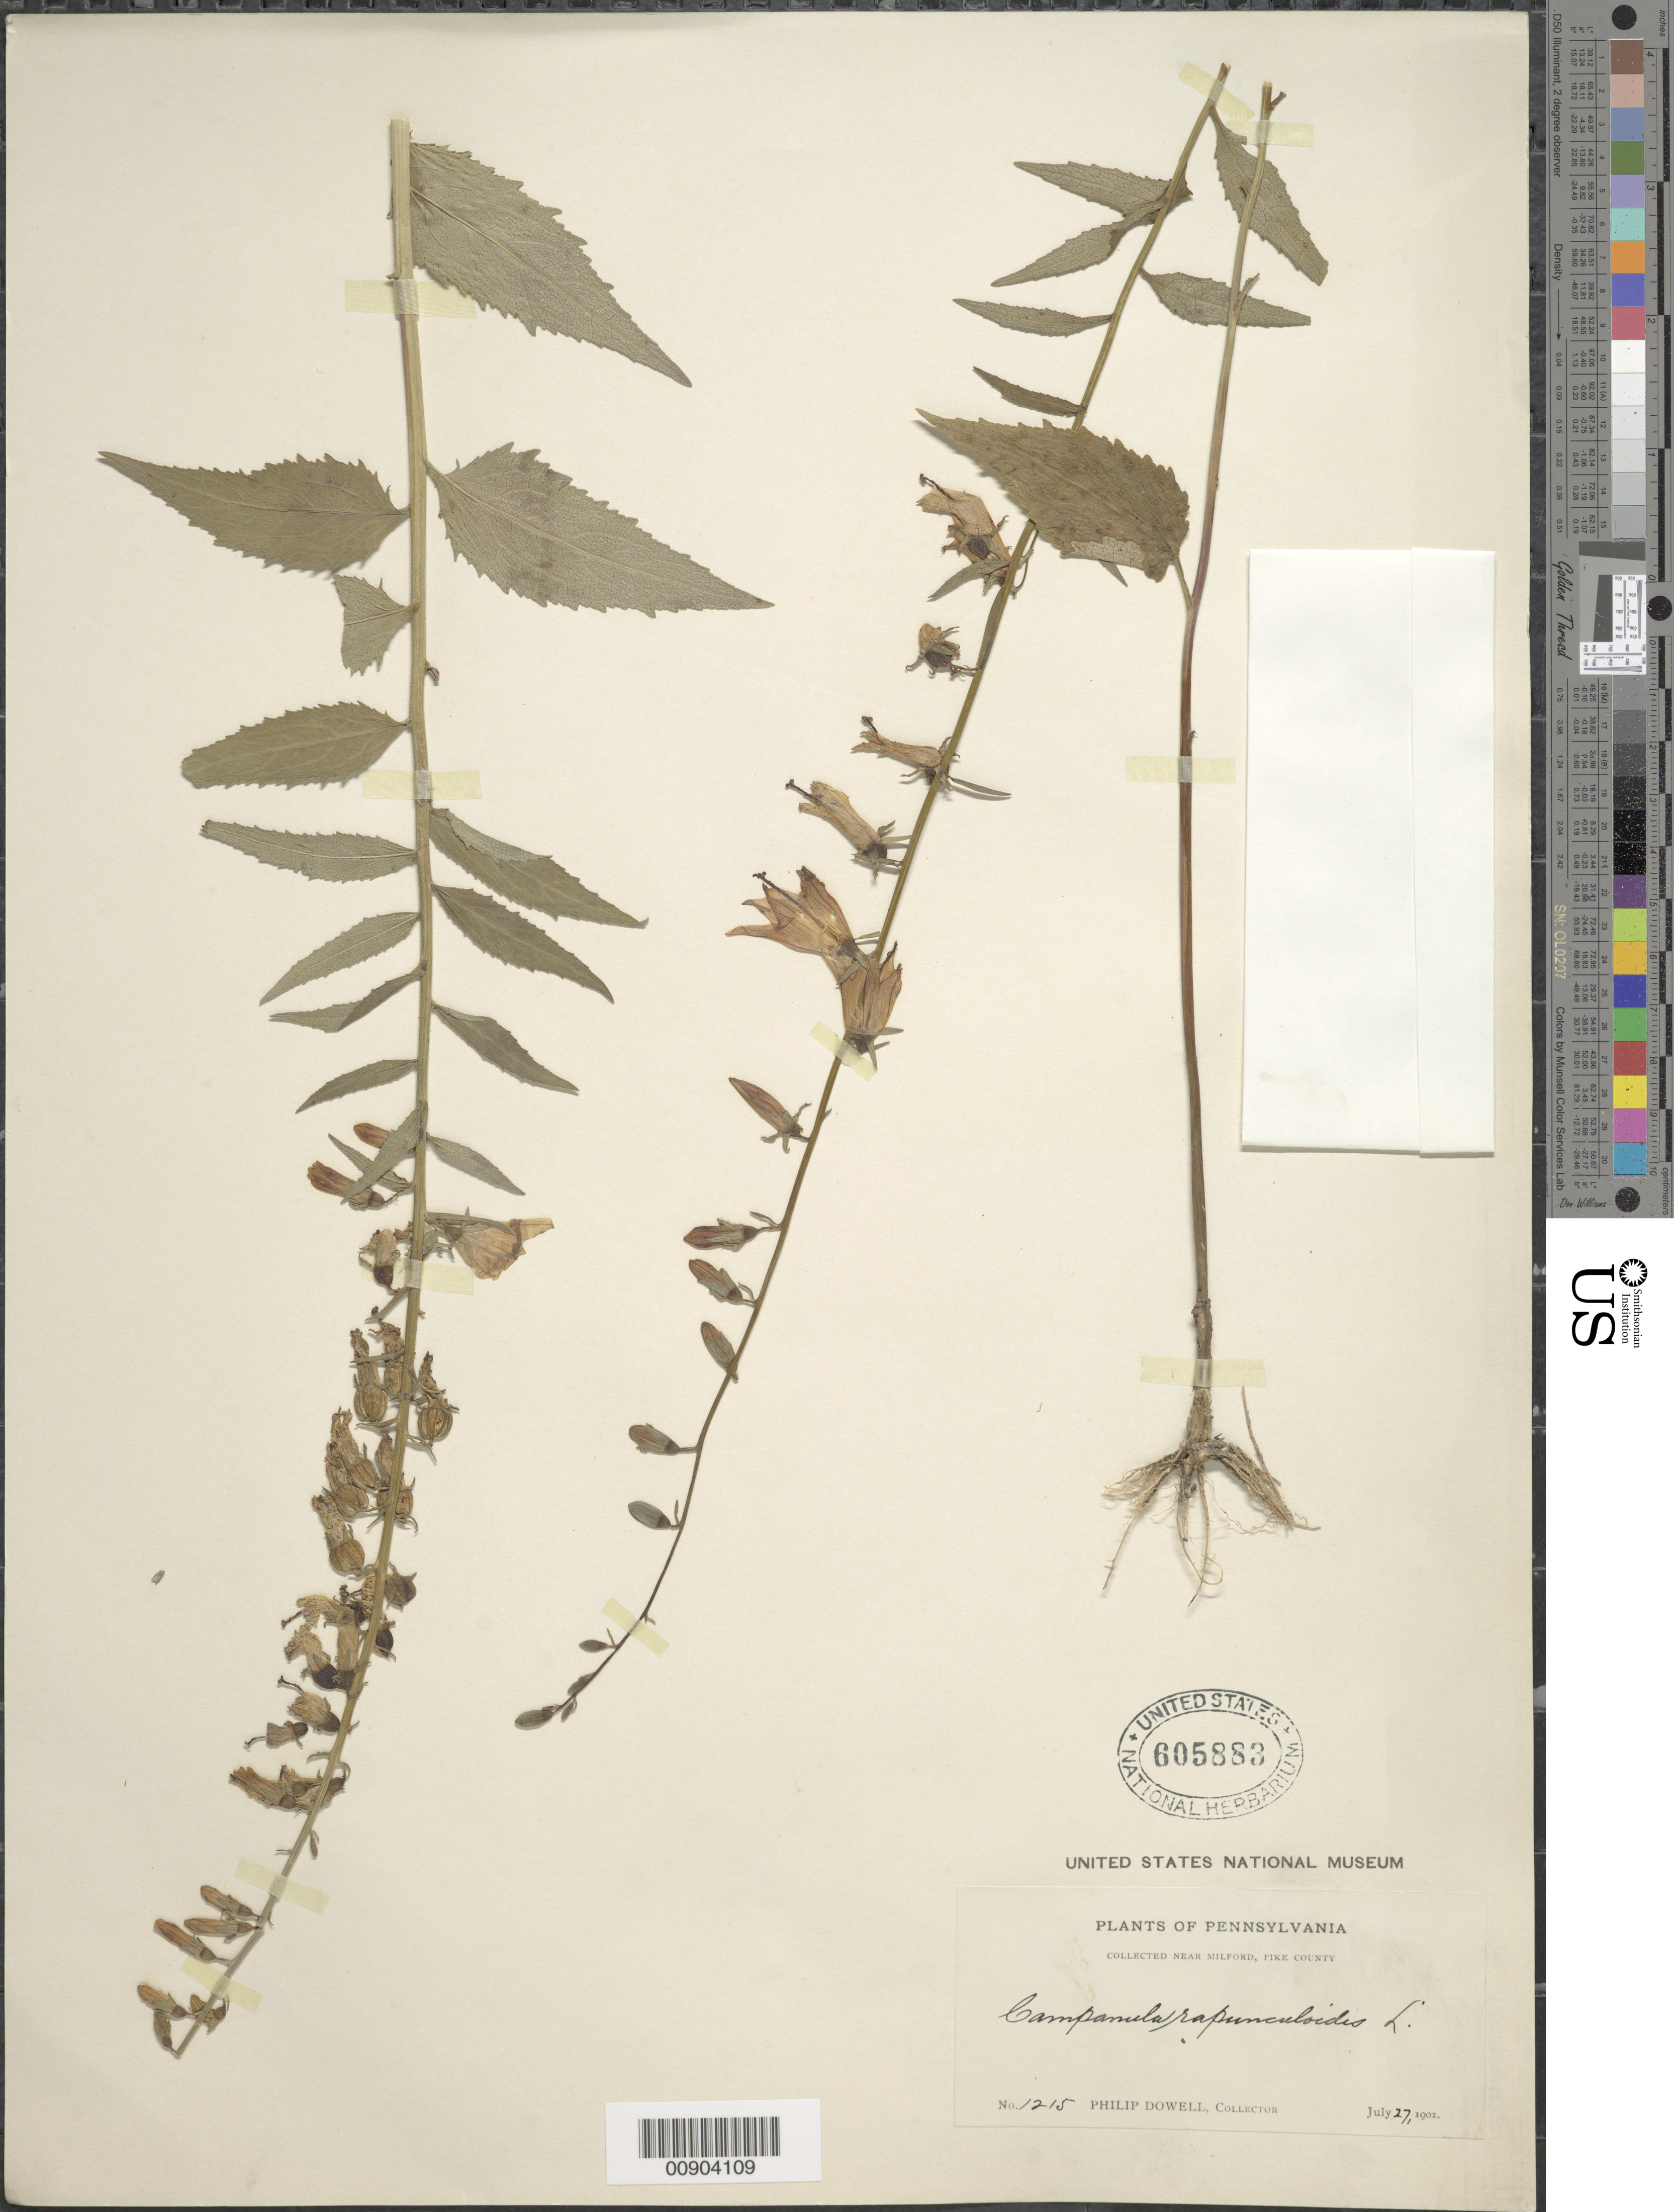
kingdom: Plantae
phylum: Tracheophyta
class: Magnoliopsida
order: Asterales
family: Campanulaceae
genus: Campanula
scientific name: Campanula rapunculoides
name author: L.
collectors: P. Dowell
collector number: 1215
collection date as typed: July 27, 1901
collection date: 1901-07-27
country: United States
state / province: Pennsylvania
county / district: Pike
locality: Milford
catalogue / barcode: US 605883